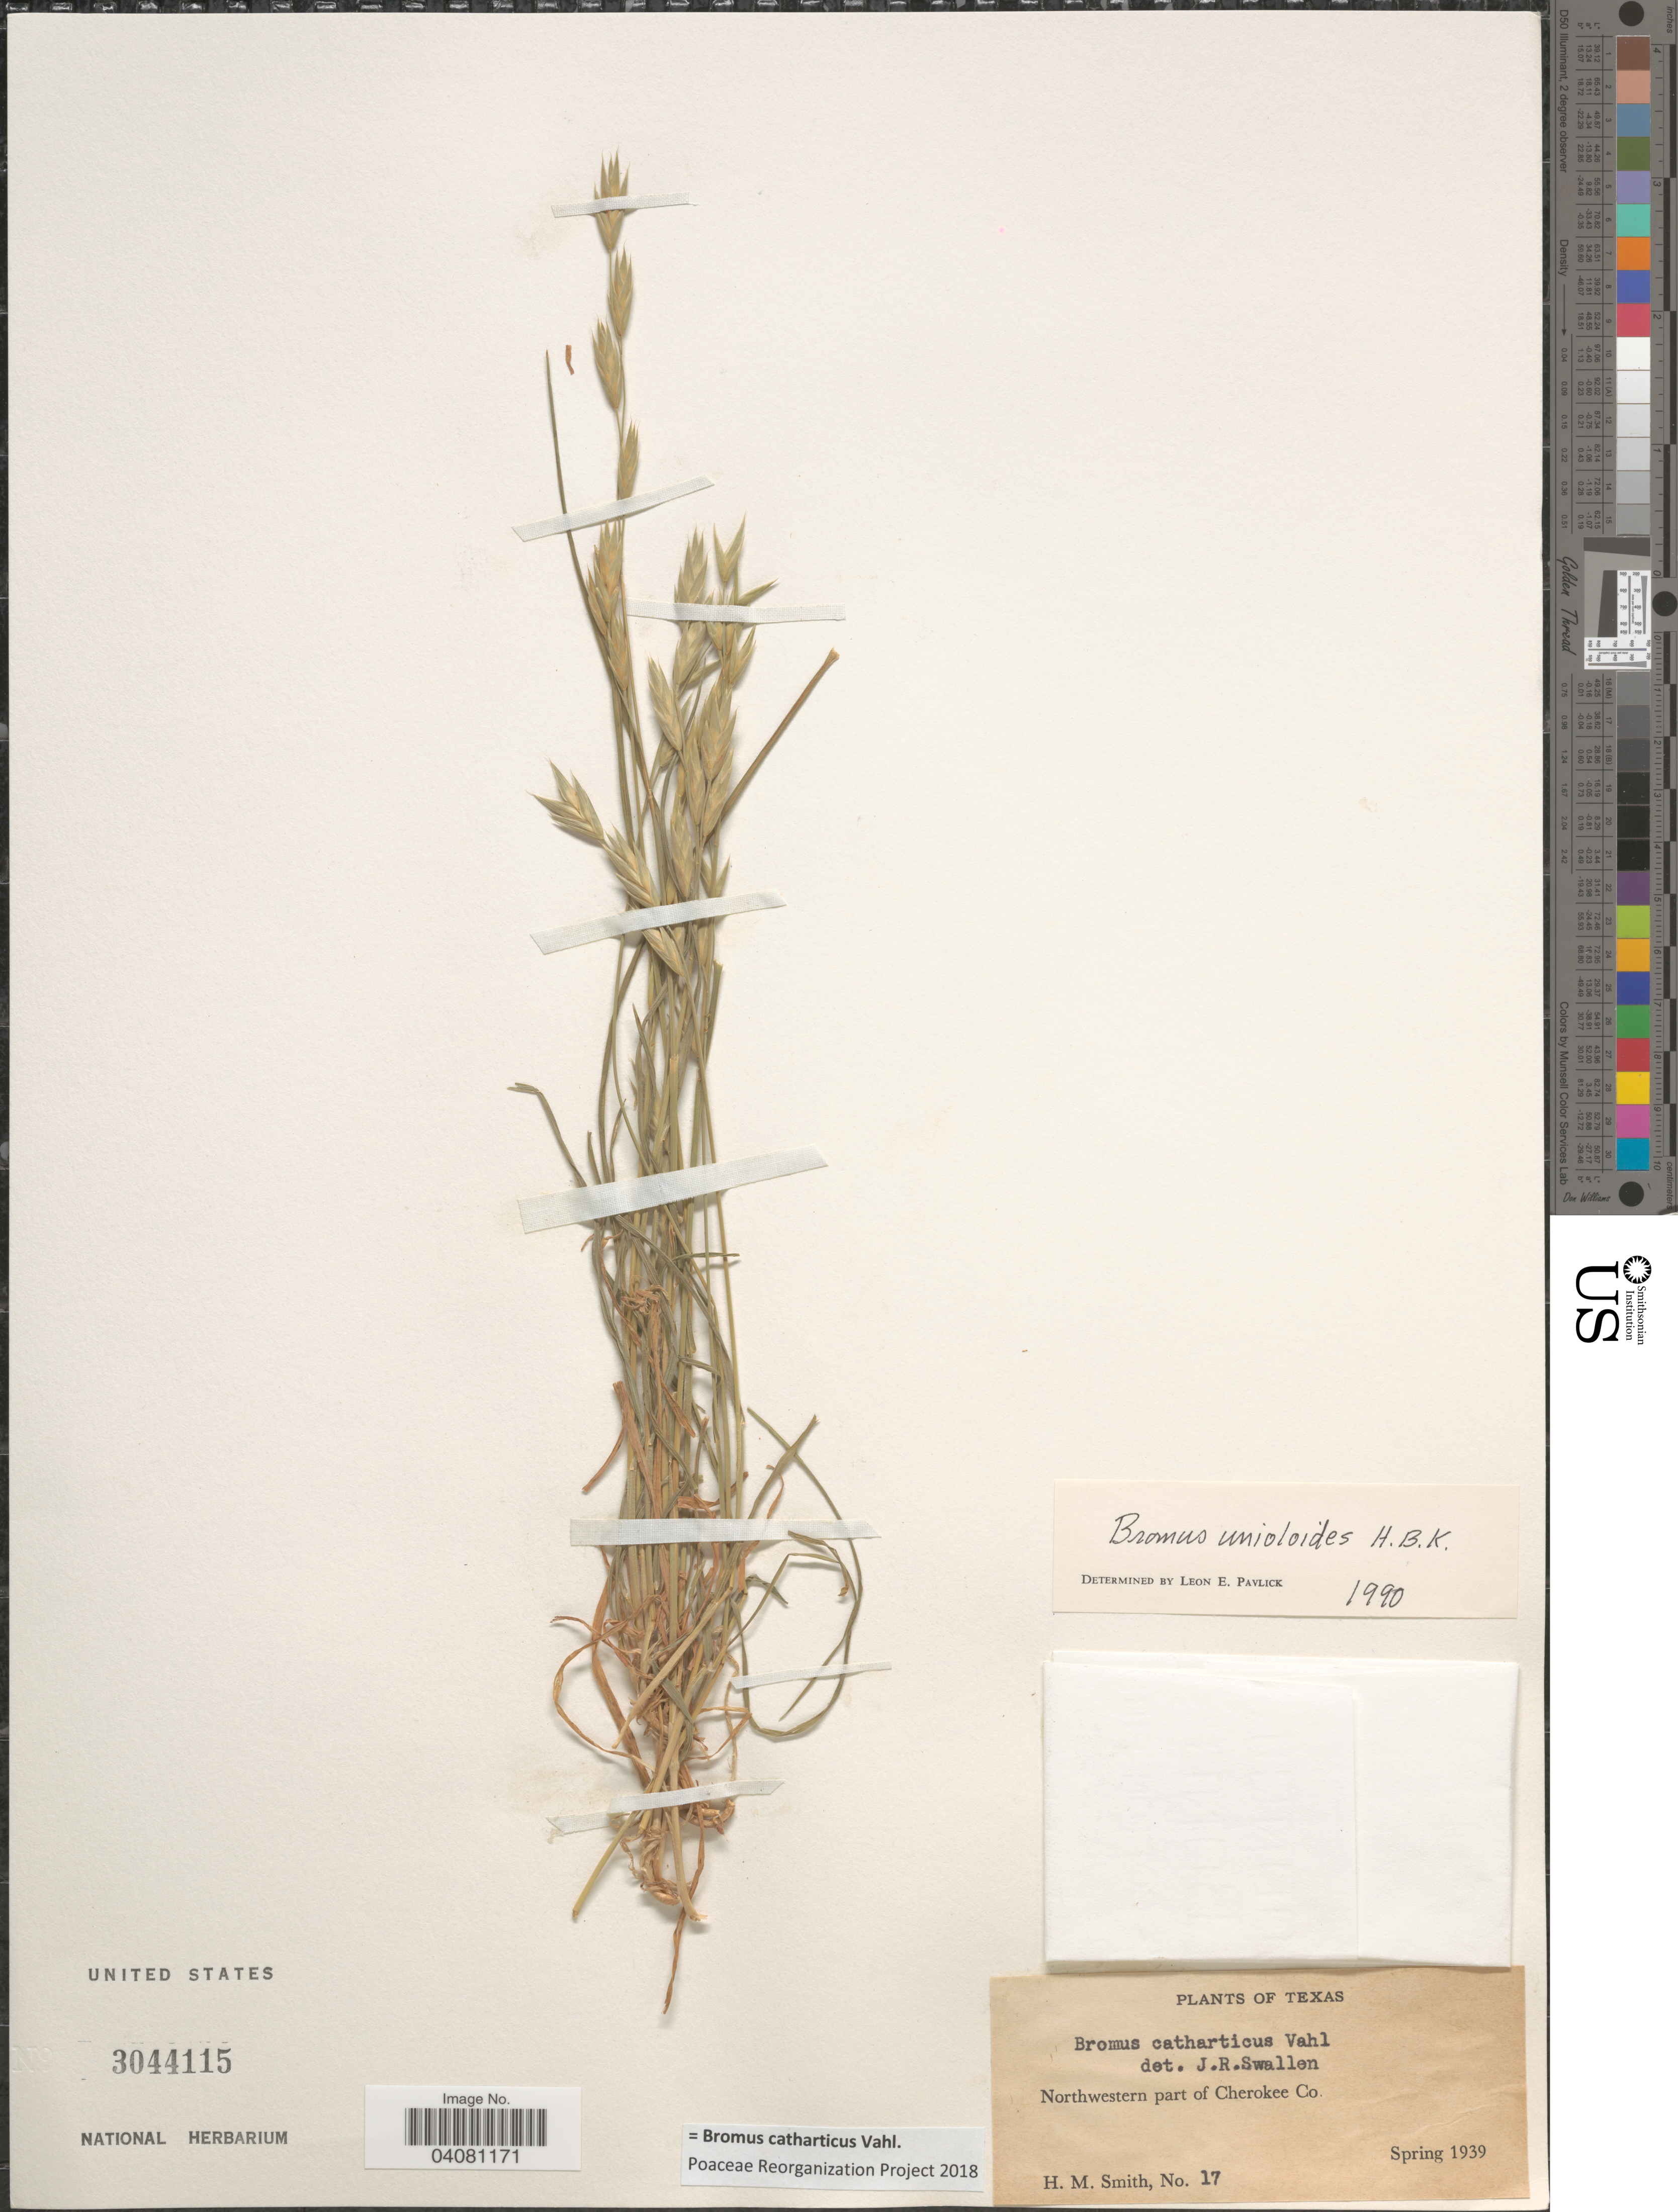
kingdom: Plantae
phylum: Tracheophyta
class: Liliopsida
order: Poales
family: Poaceae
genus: Bromus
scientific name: Bromus catharticus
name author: Vahl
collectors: H. M. Smith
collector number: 17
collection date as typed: Spring 1939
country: United States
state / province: Texas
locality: Northwestern part of Cherokee Co.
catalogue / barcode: US 3044115